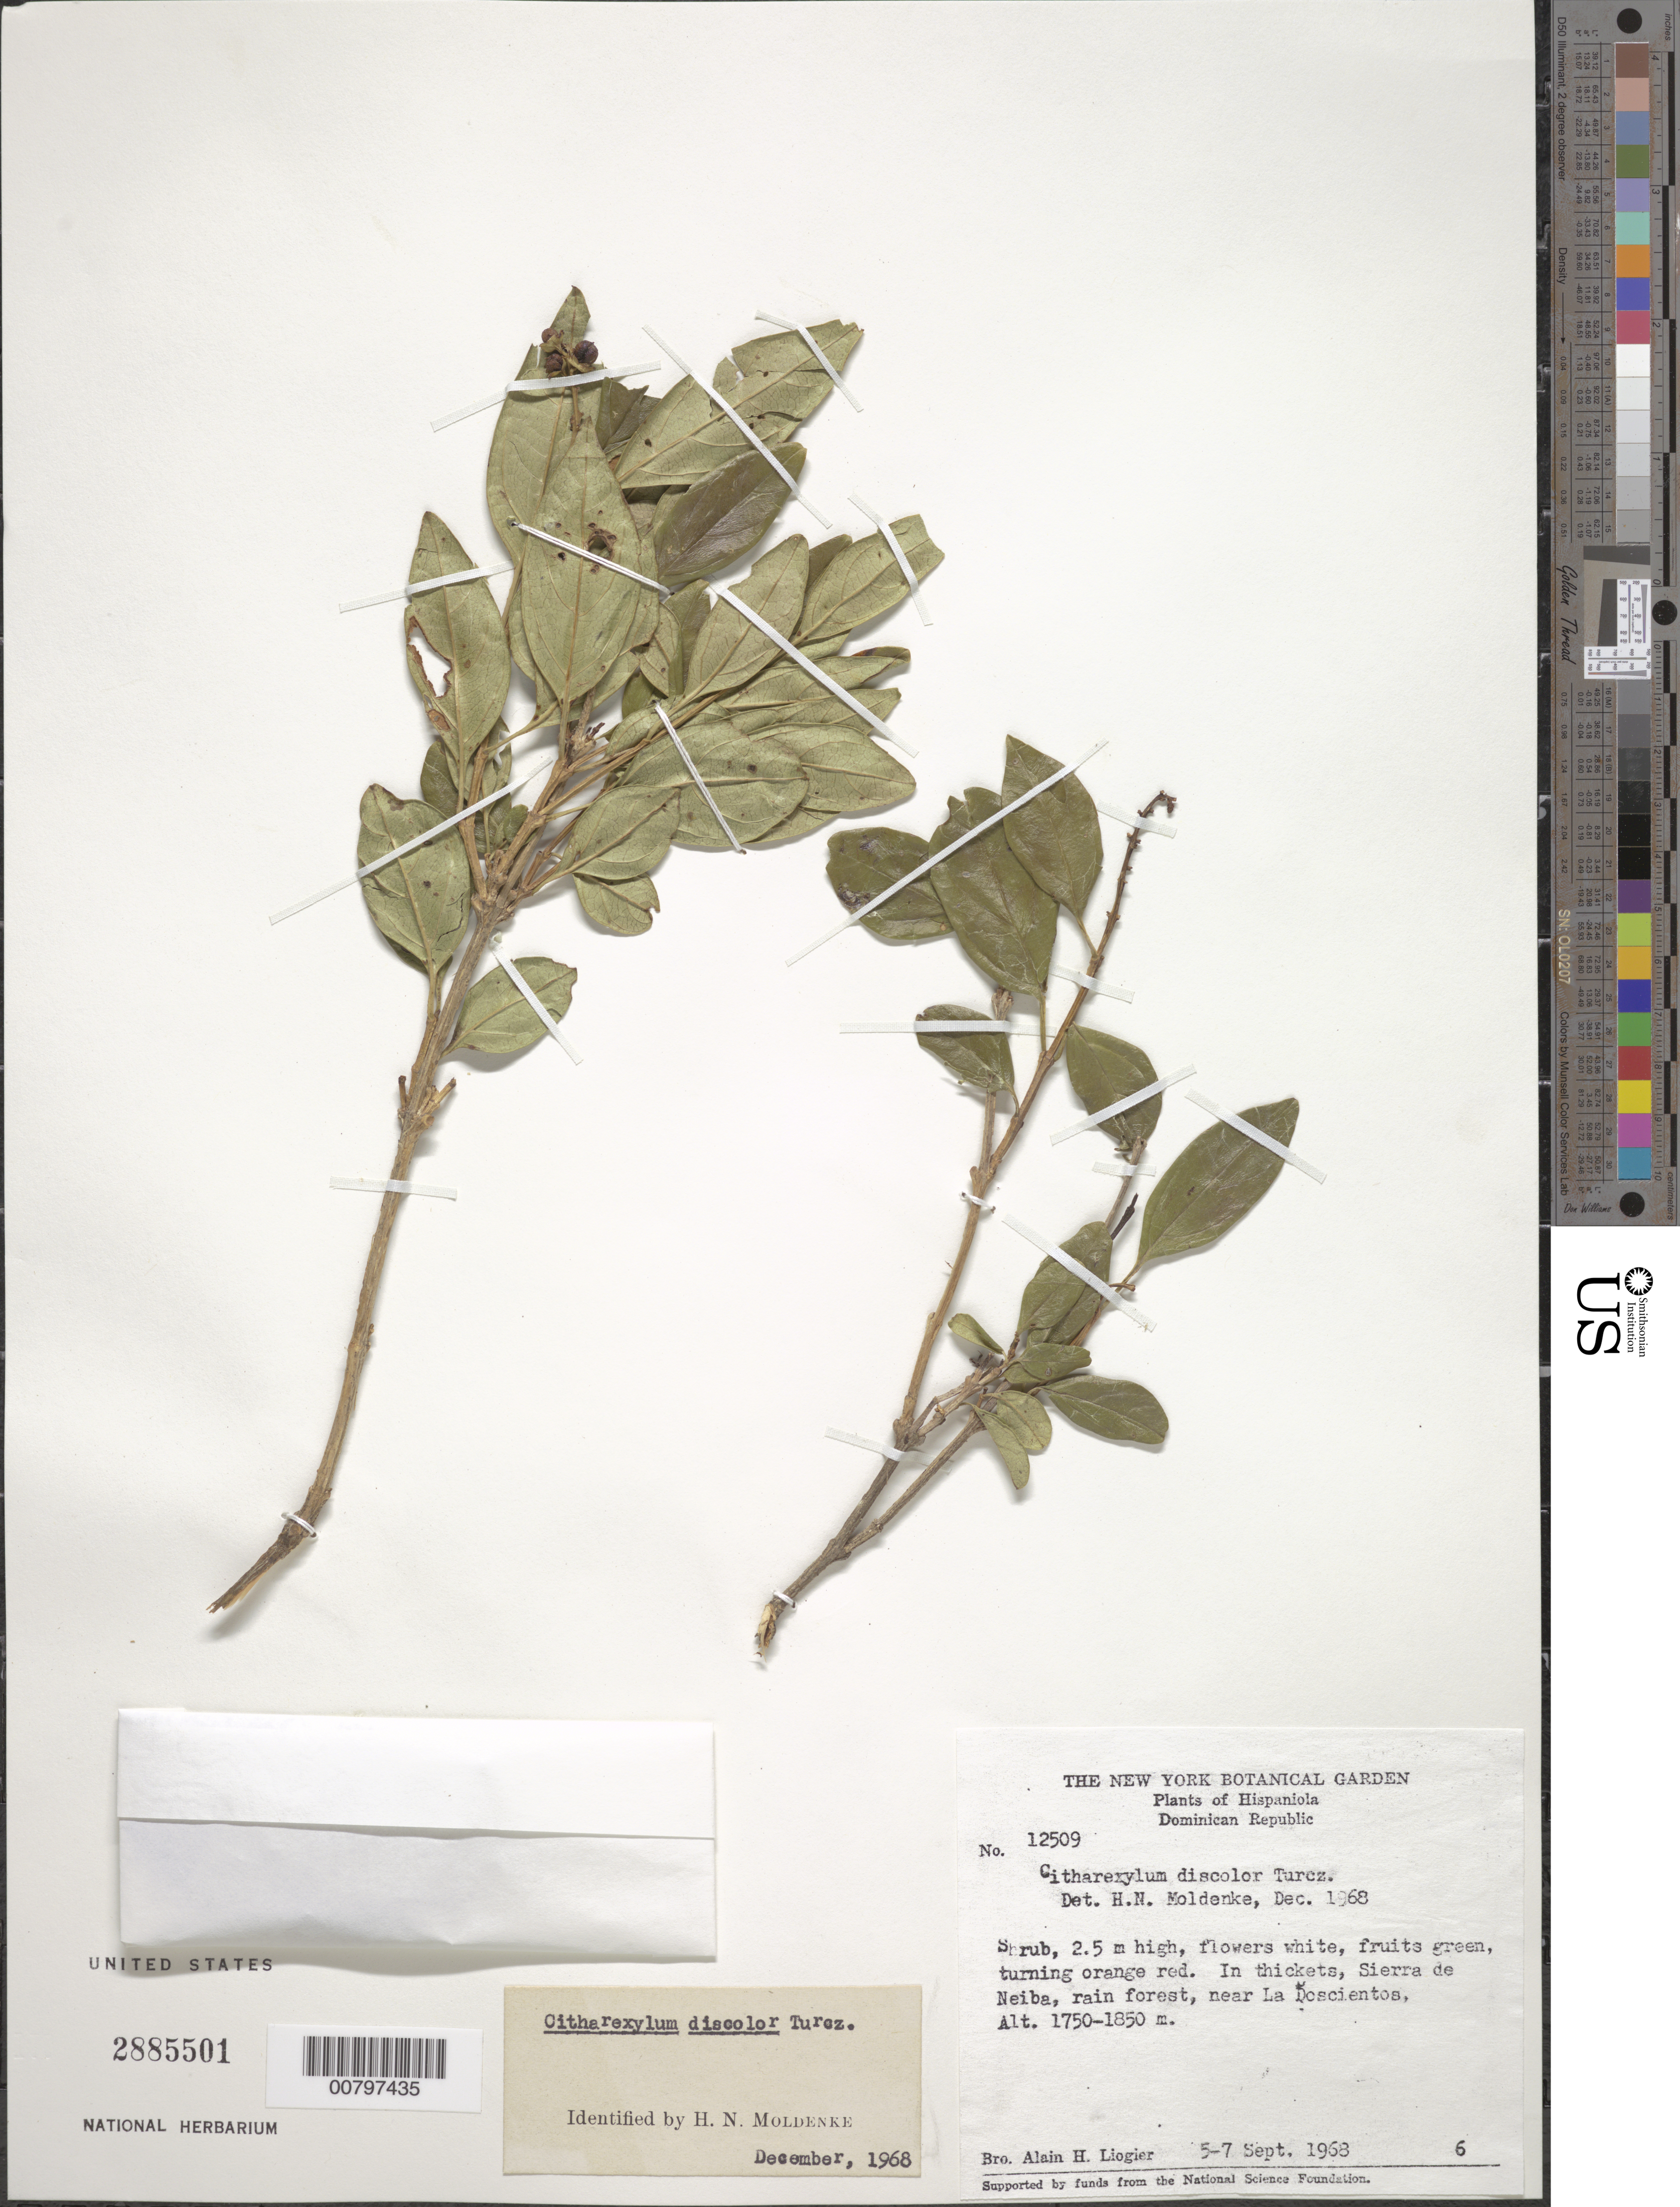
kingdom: Plantae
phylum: Tracheophyta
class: Magnoliopsida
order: Lamiales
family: Verbenaceae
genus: Citharexylum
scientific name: Citharexylum discolor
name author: Turcz.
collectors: A. H. Liogier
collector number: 12509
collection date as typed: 05 Sep 1968 to 07 Sep 1968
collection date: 1968-09-05/1968-09-07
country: Dominican Republic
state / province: Elias Piña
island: Hispaniola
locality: Sierra de Neiba, near La Doscientos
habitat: In thickets of rain forest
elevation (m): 1750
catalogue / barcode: US 2885501